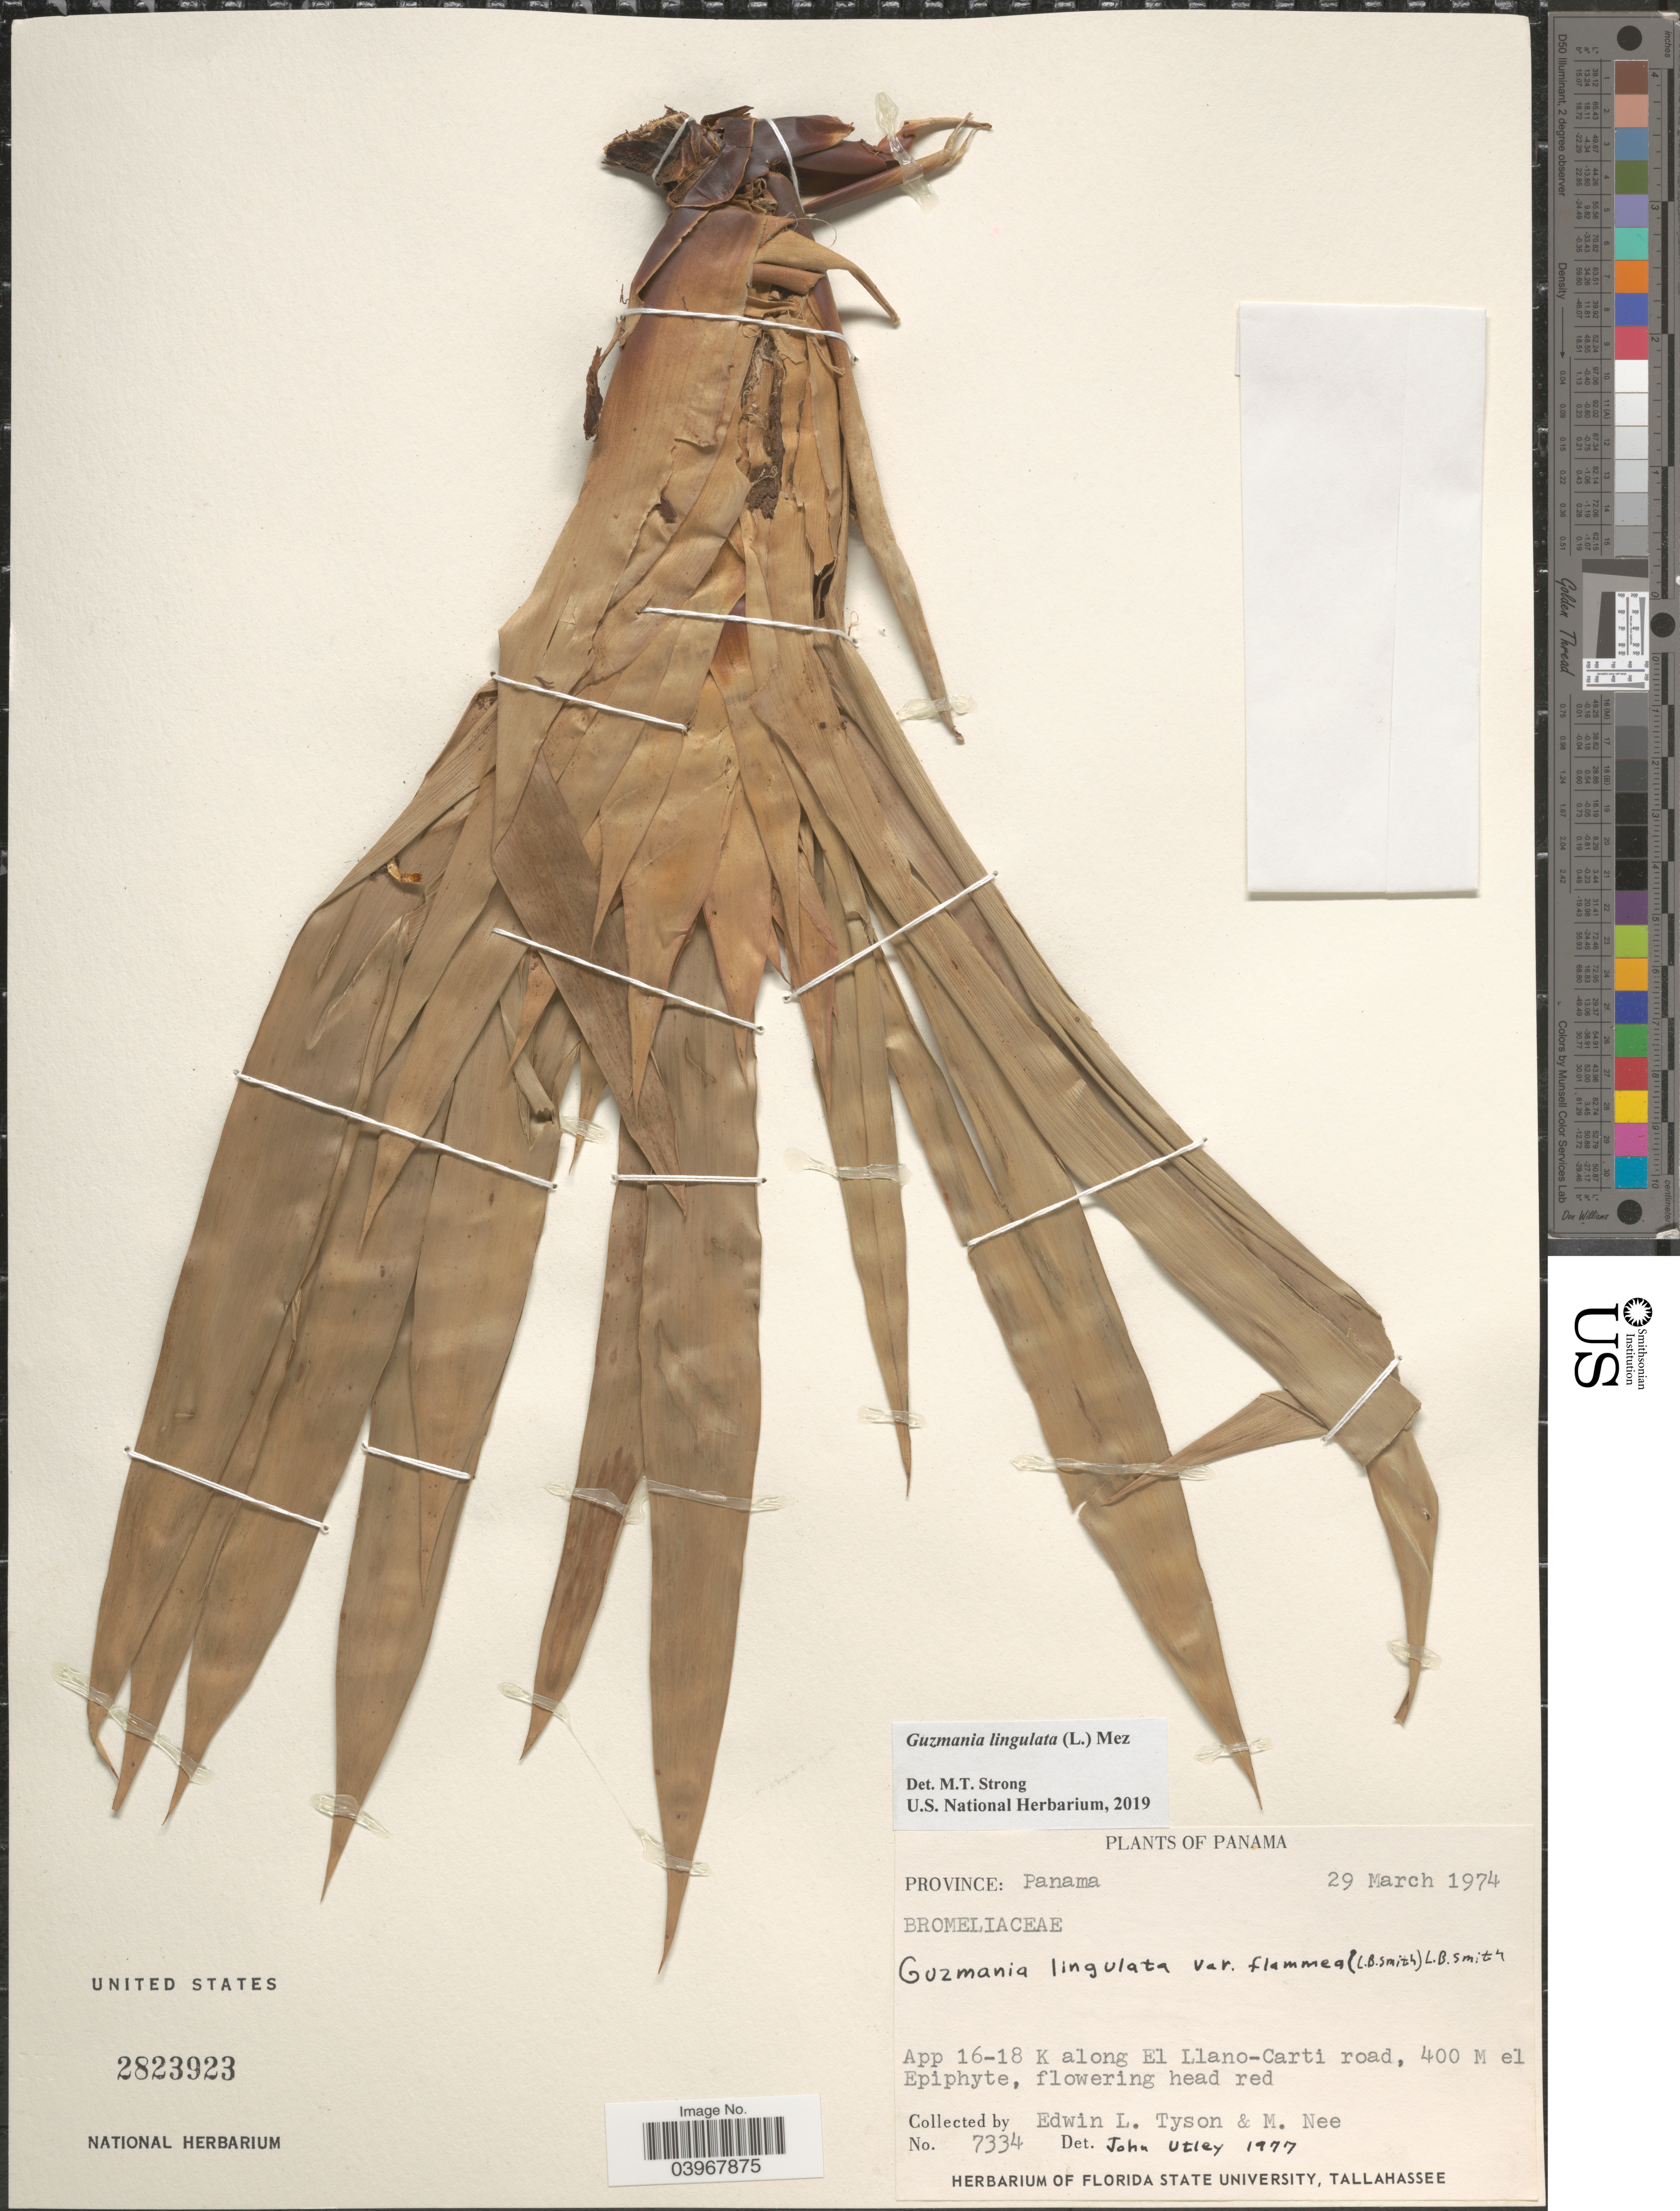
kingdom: Plantae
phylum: Tracheophyta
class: Liliopsida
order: Poales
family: Bromeliaceae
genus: Guzmania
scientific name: Guzmania lingulata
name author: (L.) Mez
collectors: E. L. Tyson & M. Nee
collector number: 7334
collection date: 1974-03-29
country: Panama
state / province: Panamá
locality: App 16-18 K along El Llano-Carti road.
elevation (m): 400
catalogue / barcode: US 2823923